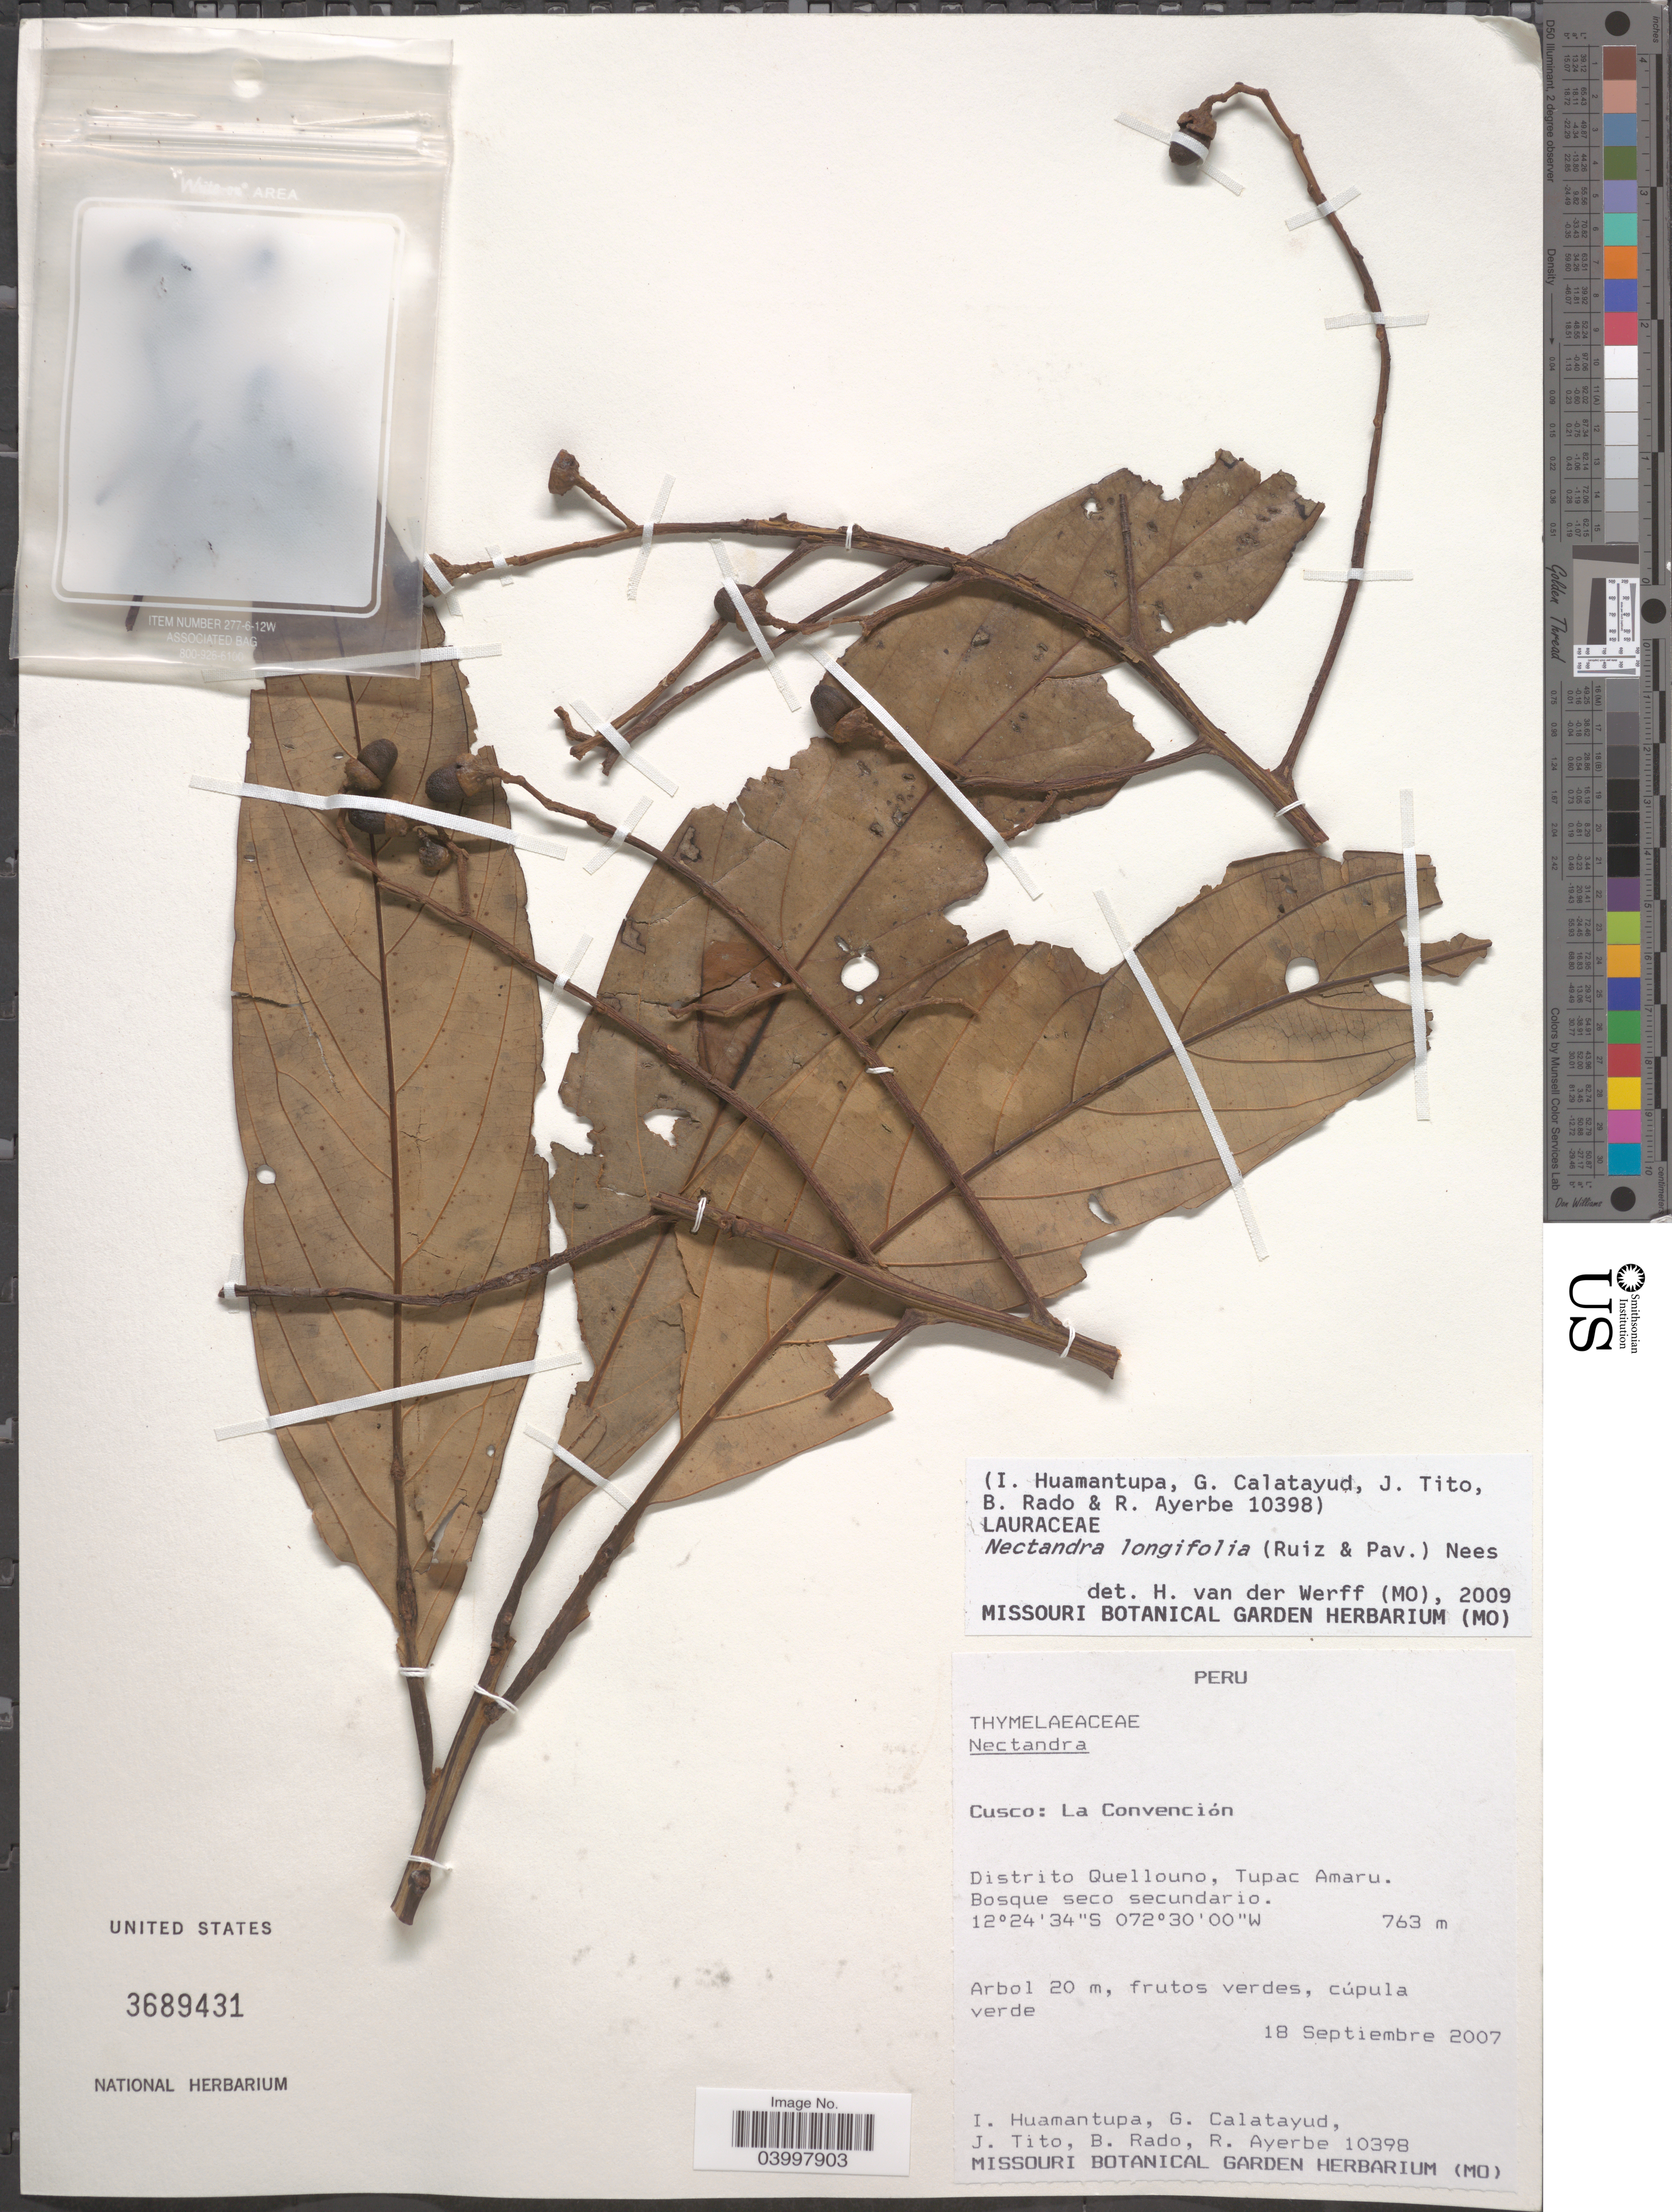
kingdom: Plantae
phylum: Tracheophyta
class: Magnoliopsida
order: Laurales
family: Lauraceae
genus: Nectandra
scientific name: Nectandra longifolia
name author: (Ruiz & Pav.) Nees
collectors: I. Huamantupa, G. Calatayud, J. Tito, B. Rado & R. Ayerbe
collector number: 10398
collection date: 2007-09-18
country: Peru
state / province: Cusco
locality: La Convención. Distrito Quellouno, Tupac Amaru.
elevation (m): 763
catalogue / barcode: US 3689431